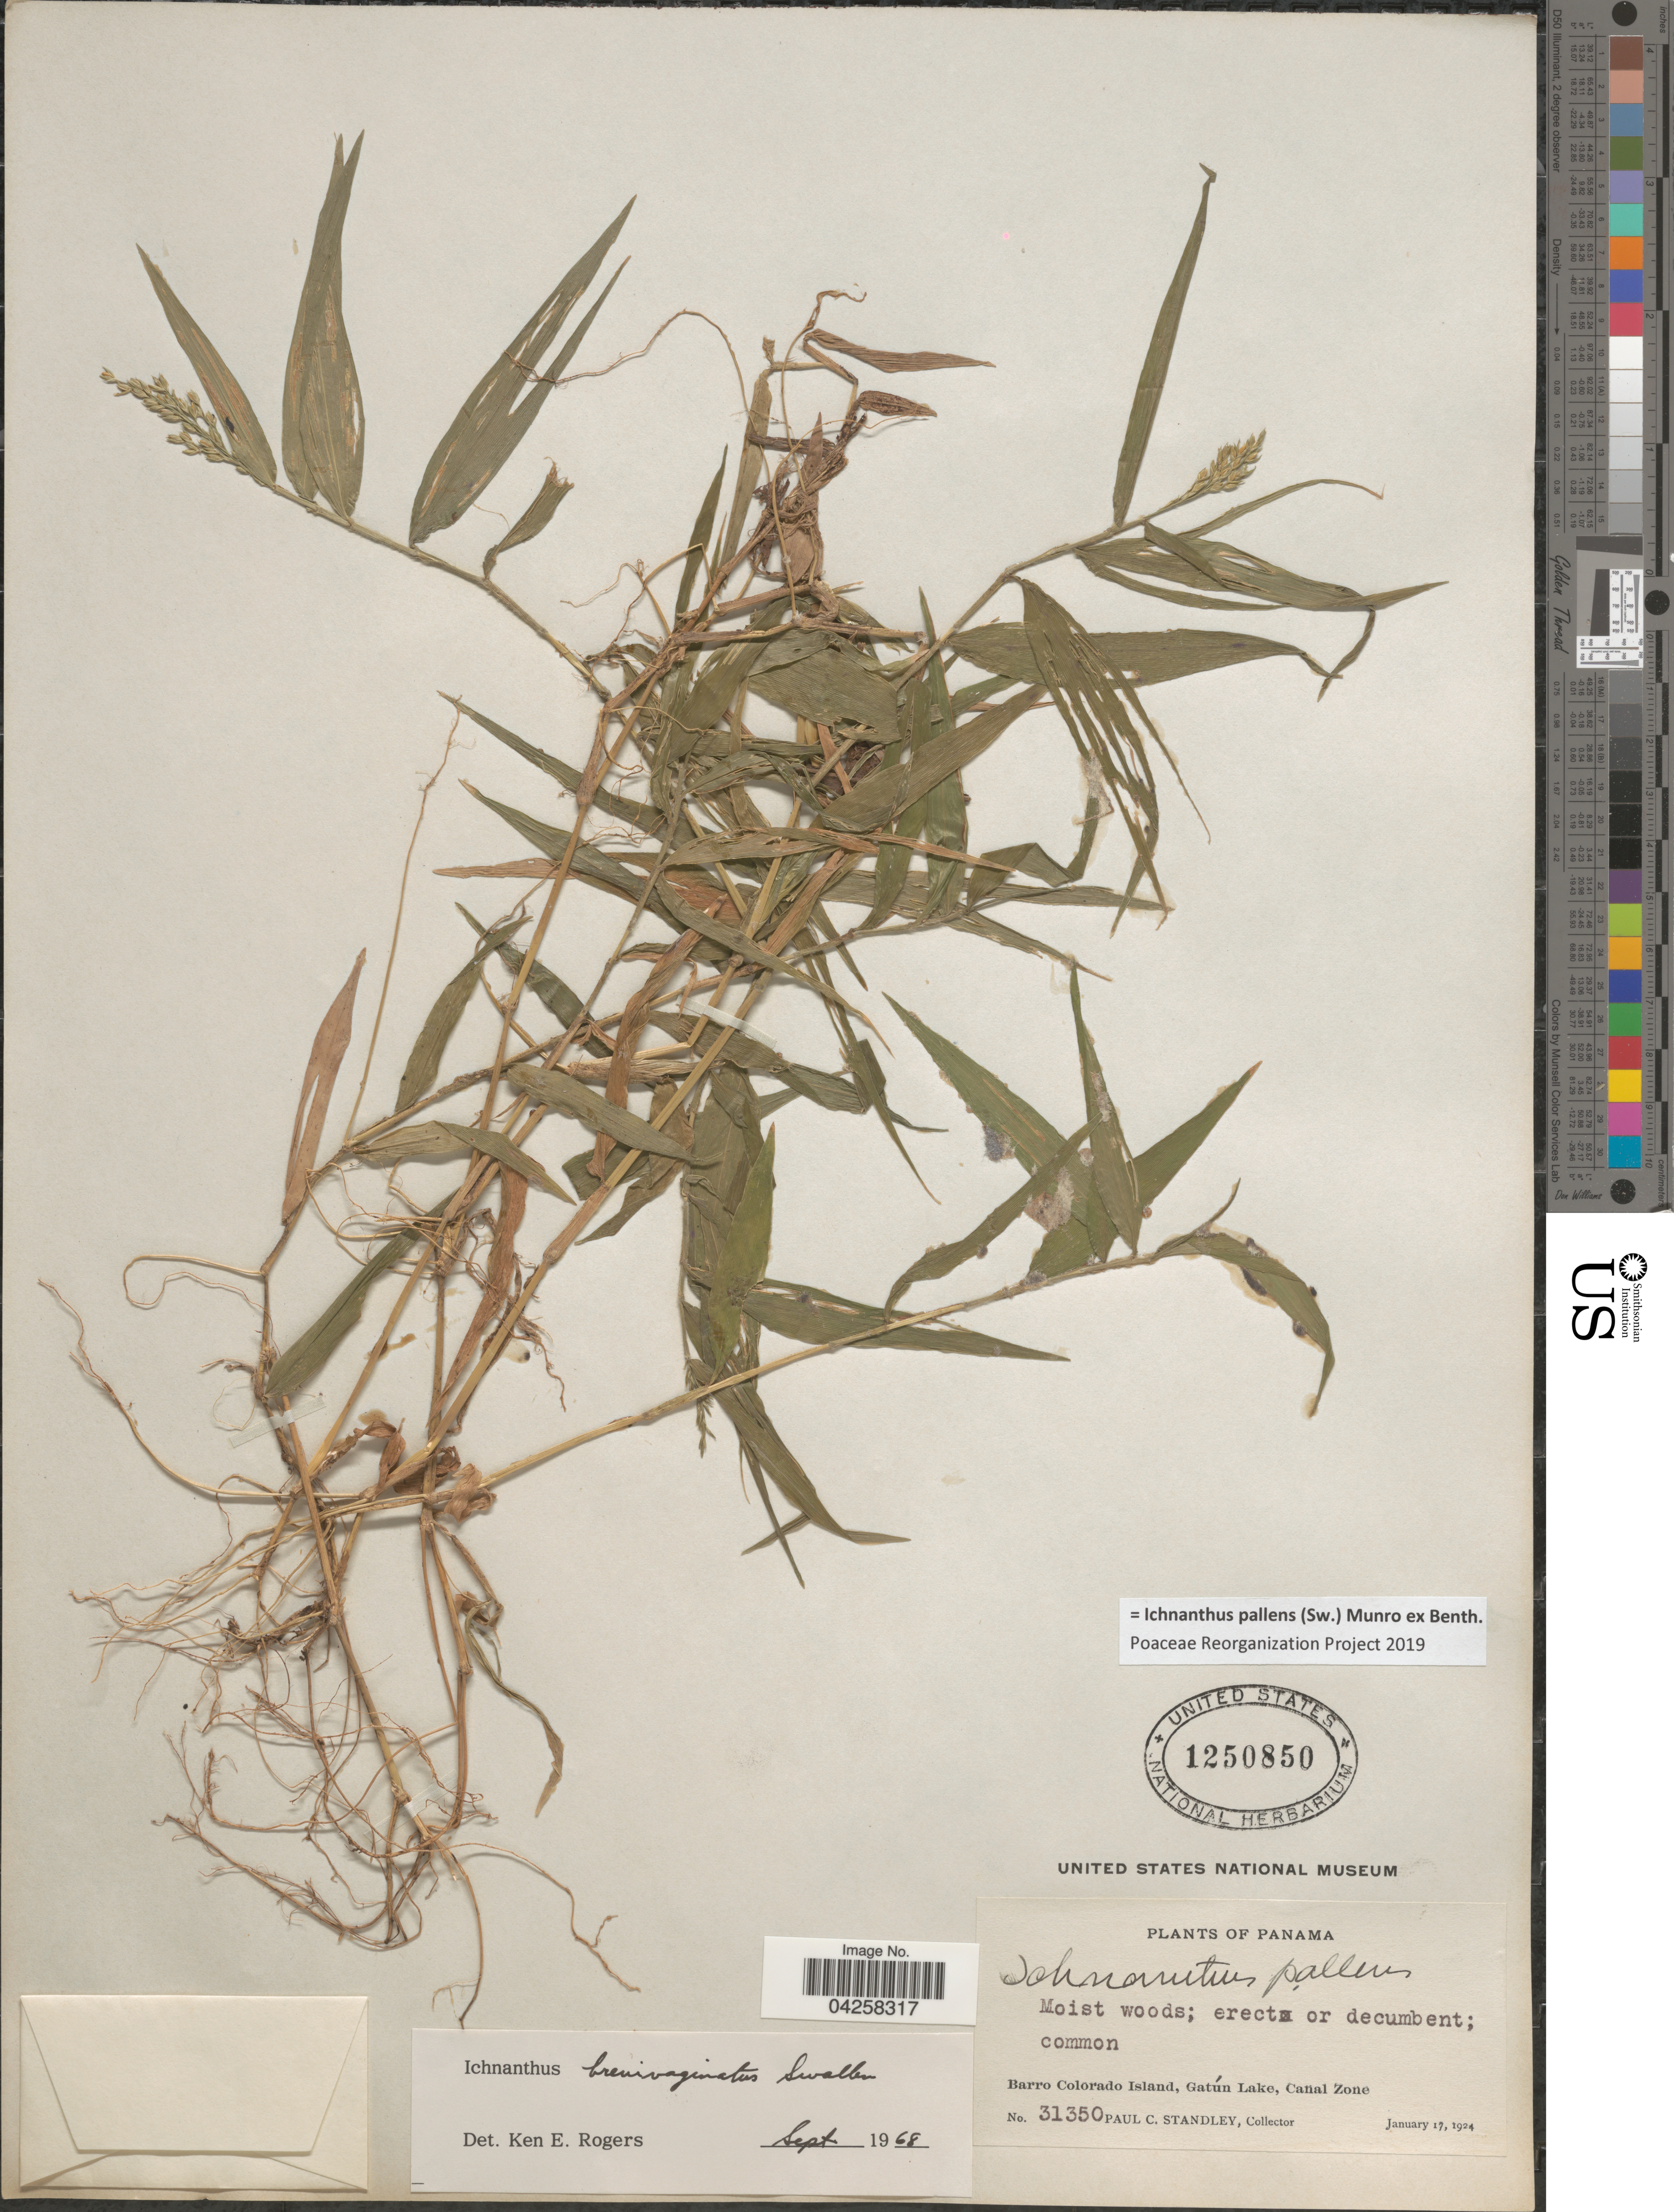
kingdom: Plantae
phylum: Tracheophyta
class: Liliopsida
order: Poales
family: Poaceae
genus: Ichnanthus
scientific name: Ichnanthus pallens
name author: (Sw.) Munro ex Benth.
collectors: P. C. Standley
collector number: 31350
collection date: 1924-01-17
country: Panama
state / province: Panamá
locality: Barro Colorado Island, Gatún Lake, Canal Zone.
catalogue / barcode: US 1250850